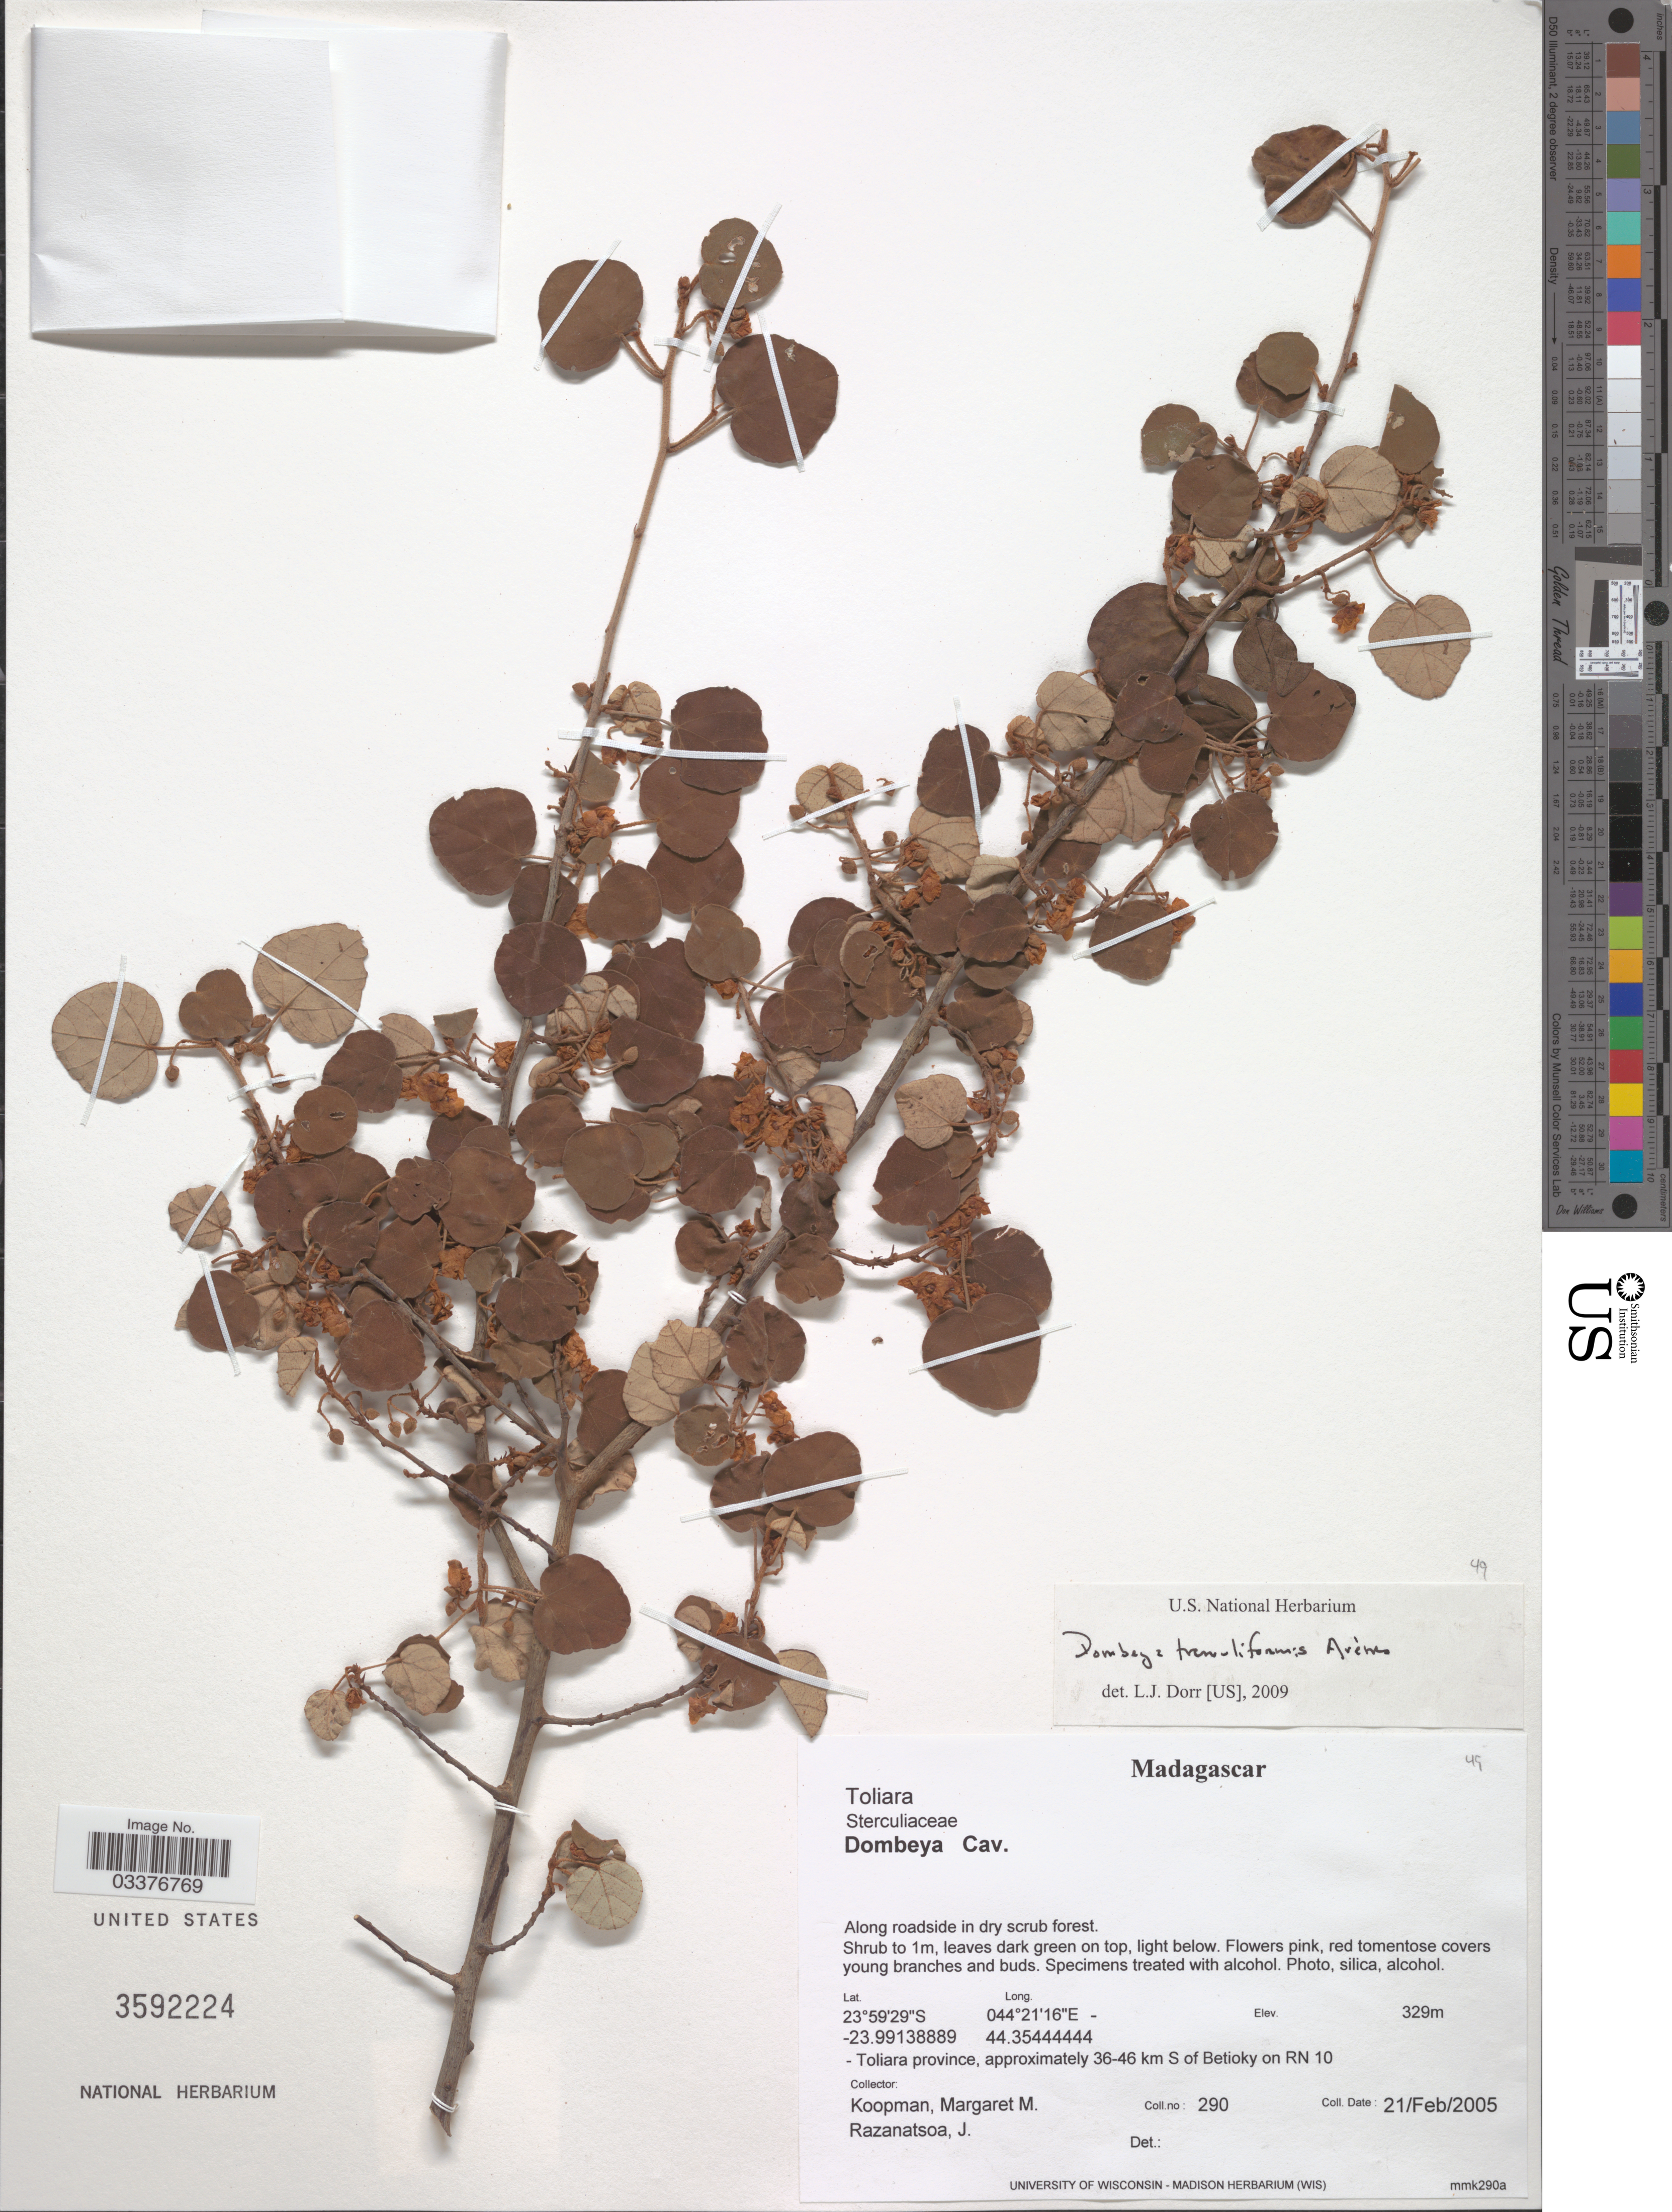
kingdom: Plantae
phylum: Tracheophyta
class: Magnoliopsida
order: Malvales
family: Malvaceae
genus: Dombeya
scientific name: Dombeya tremuliformis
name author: Arènes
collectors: M. M. Koopman & J. Razanatsoa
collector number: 290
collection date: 2005-02-21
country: Madagascar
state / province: Atsimo-Andrefana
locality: Along roadside in dry scrub forest. Approximately 36-46 km S of Betioky on RN 10.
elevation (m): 329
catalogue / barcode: US 3592224